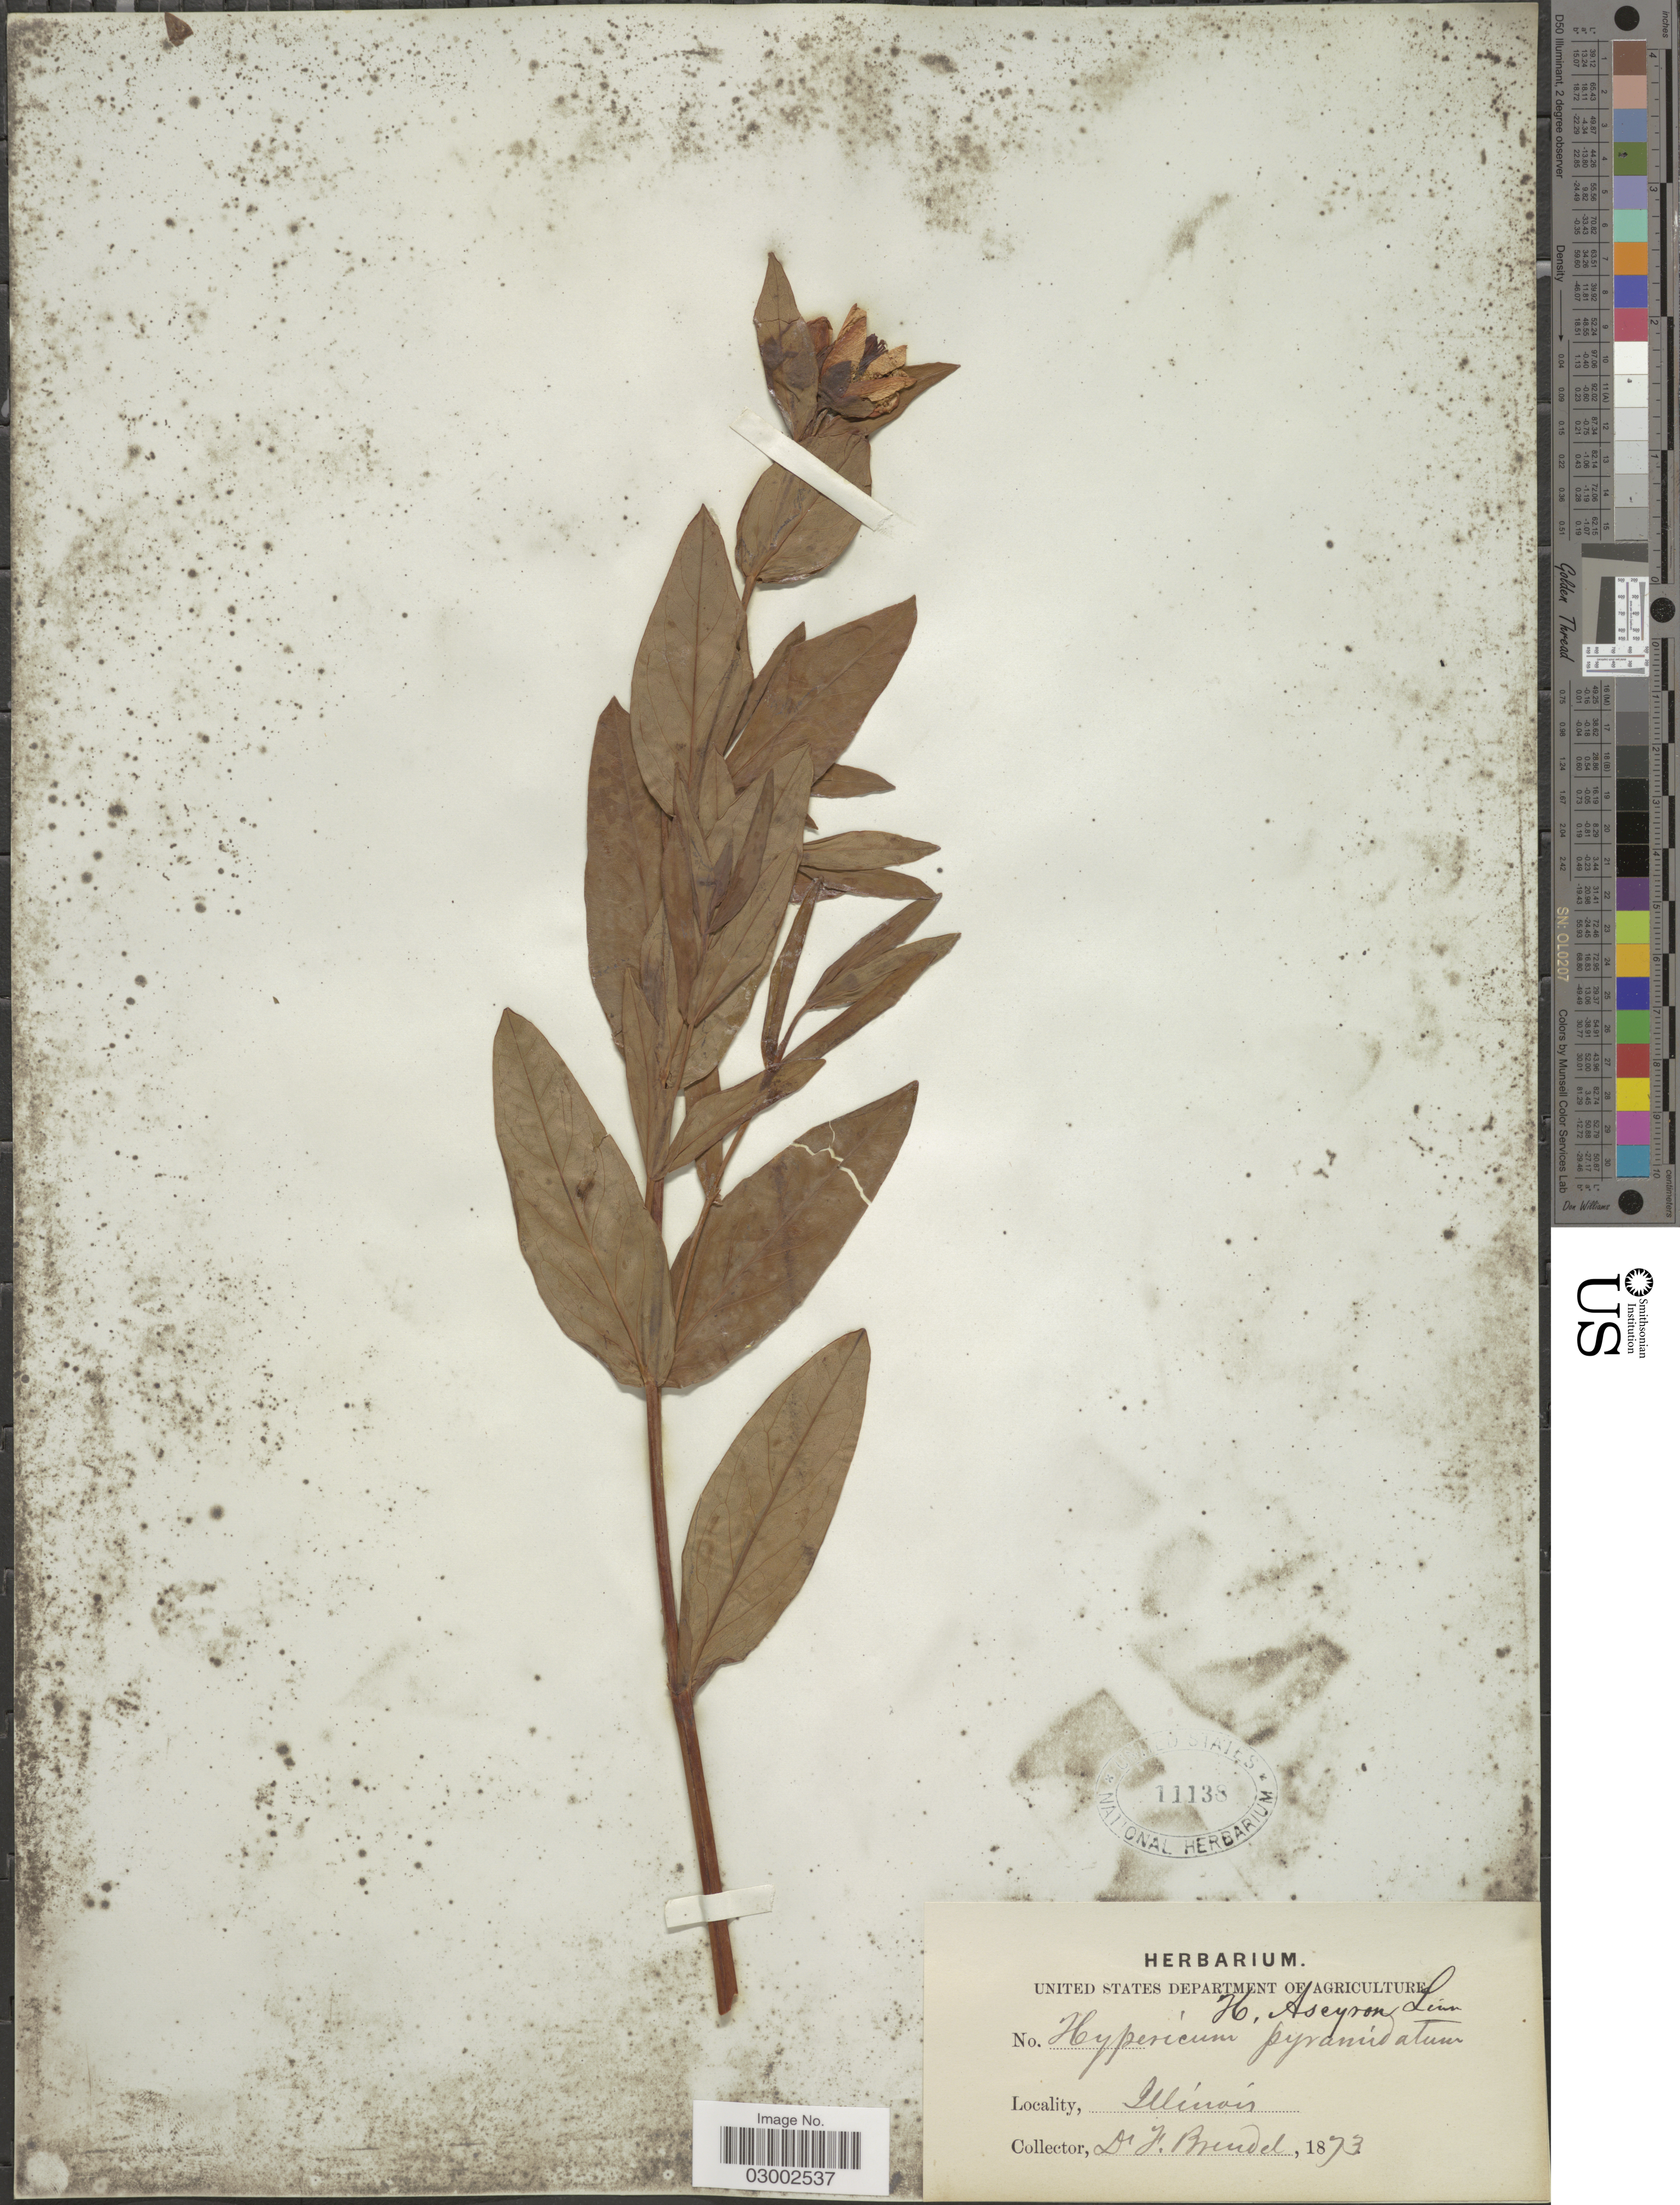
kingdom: Plantae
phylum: Tracheophyta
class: Magnoliopsida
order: Malpighiales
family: Hypericaceae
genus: Hypericum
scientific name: Hypericum ascyron subsp. pyramidatum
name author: (Aiton) N. Robson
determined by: Strong, Mark T., (BOT), Smithsonian Institution - National Museum of Natural History (UNITED STATES)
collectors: F. Brendel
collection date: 1873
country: United States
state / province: Illinois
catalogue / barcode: US 11138